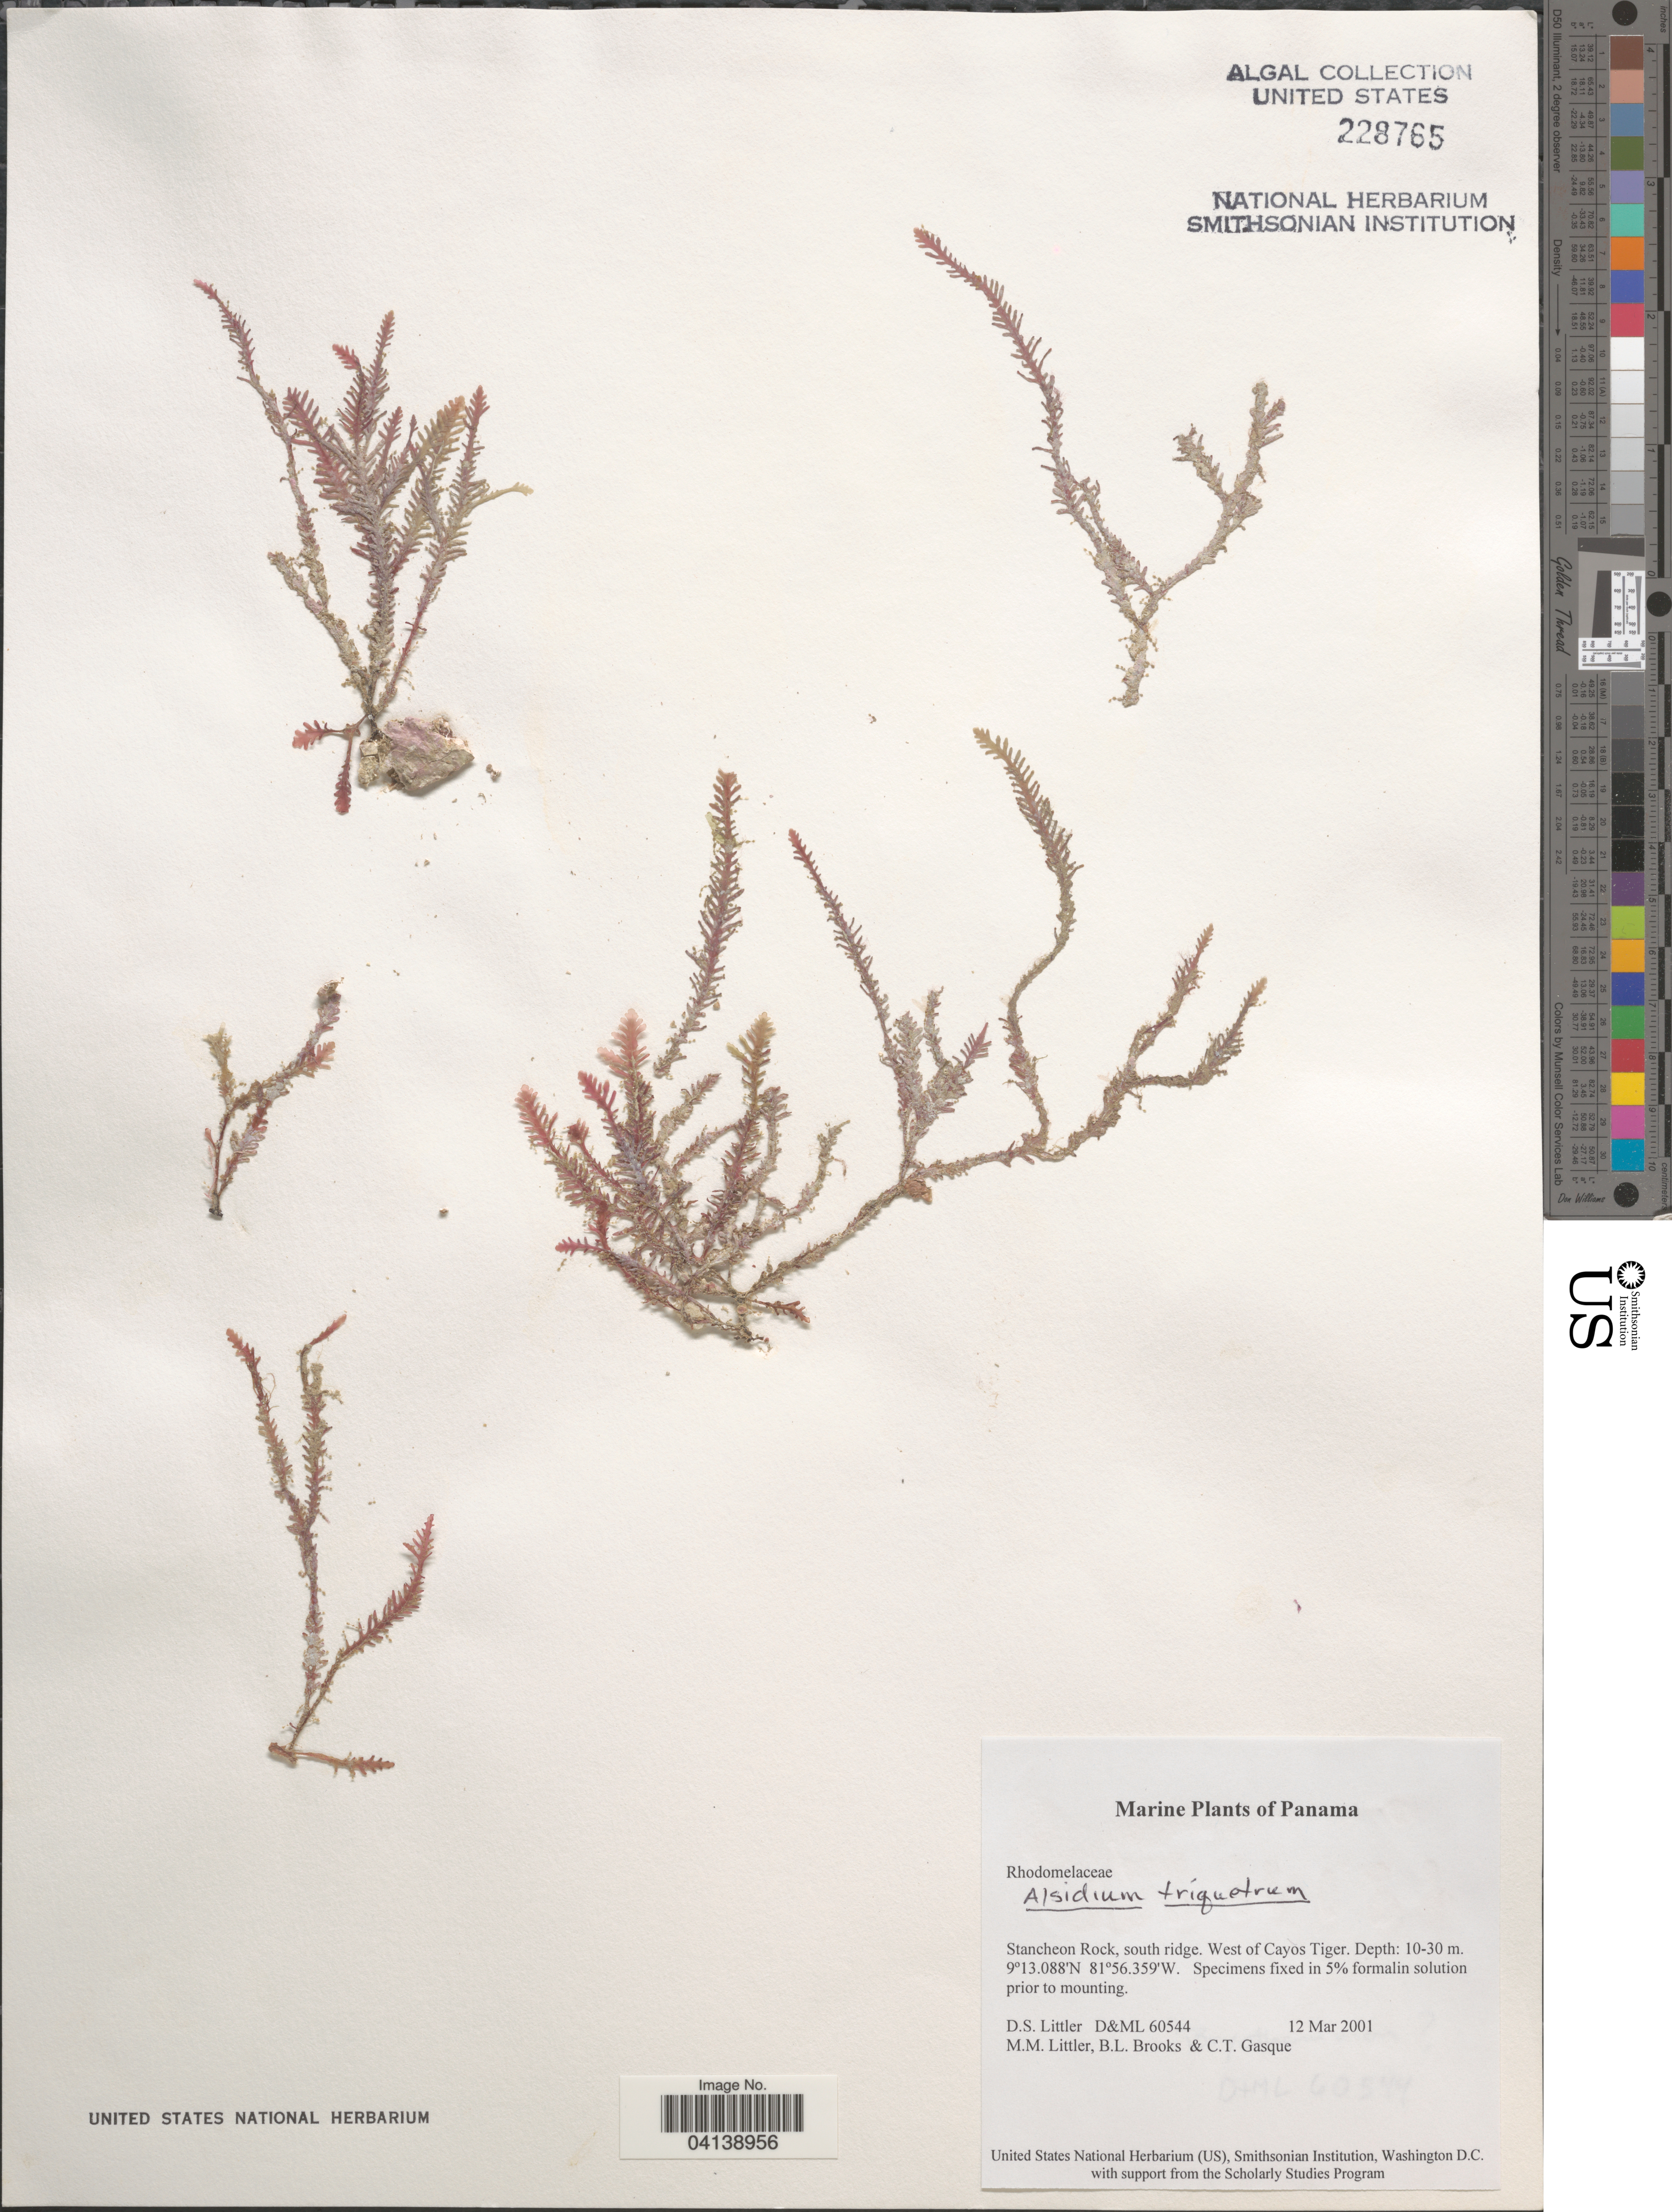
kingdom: Plantae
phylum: Rhodophyta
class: Florideophyceae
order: Ceramiales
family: Rhodomelaceae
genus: Alsidium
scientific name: Alsidium triquetrum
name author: (S.G. Gmel.) Trevis.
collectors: D. S. Littler, B. Brooks & C. Gasque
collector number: D&ML 60544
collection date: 2001-03-12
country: Panama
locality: Stancheon Rock, south ridge. West of Cayos Tiger.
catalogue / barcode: US 228765